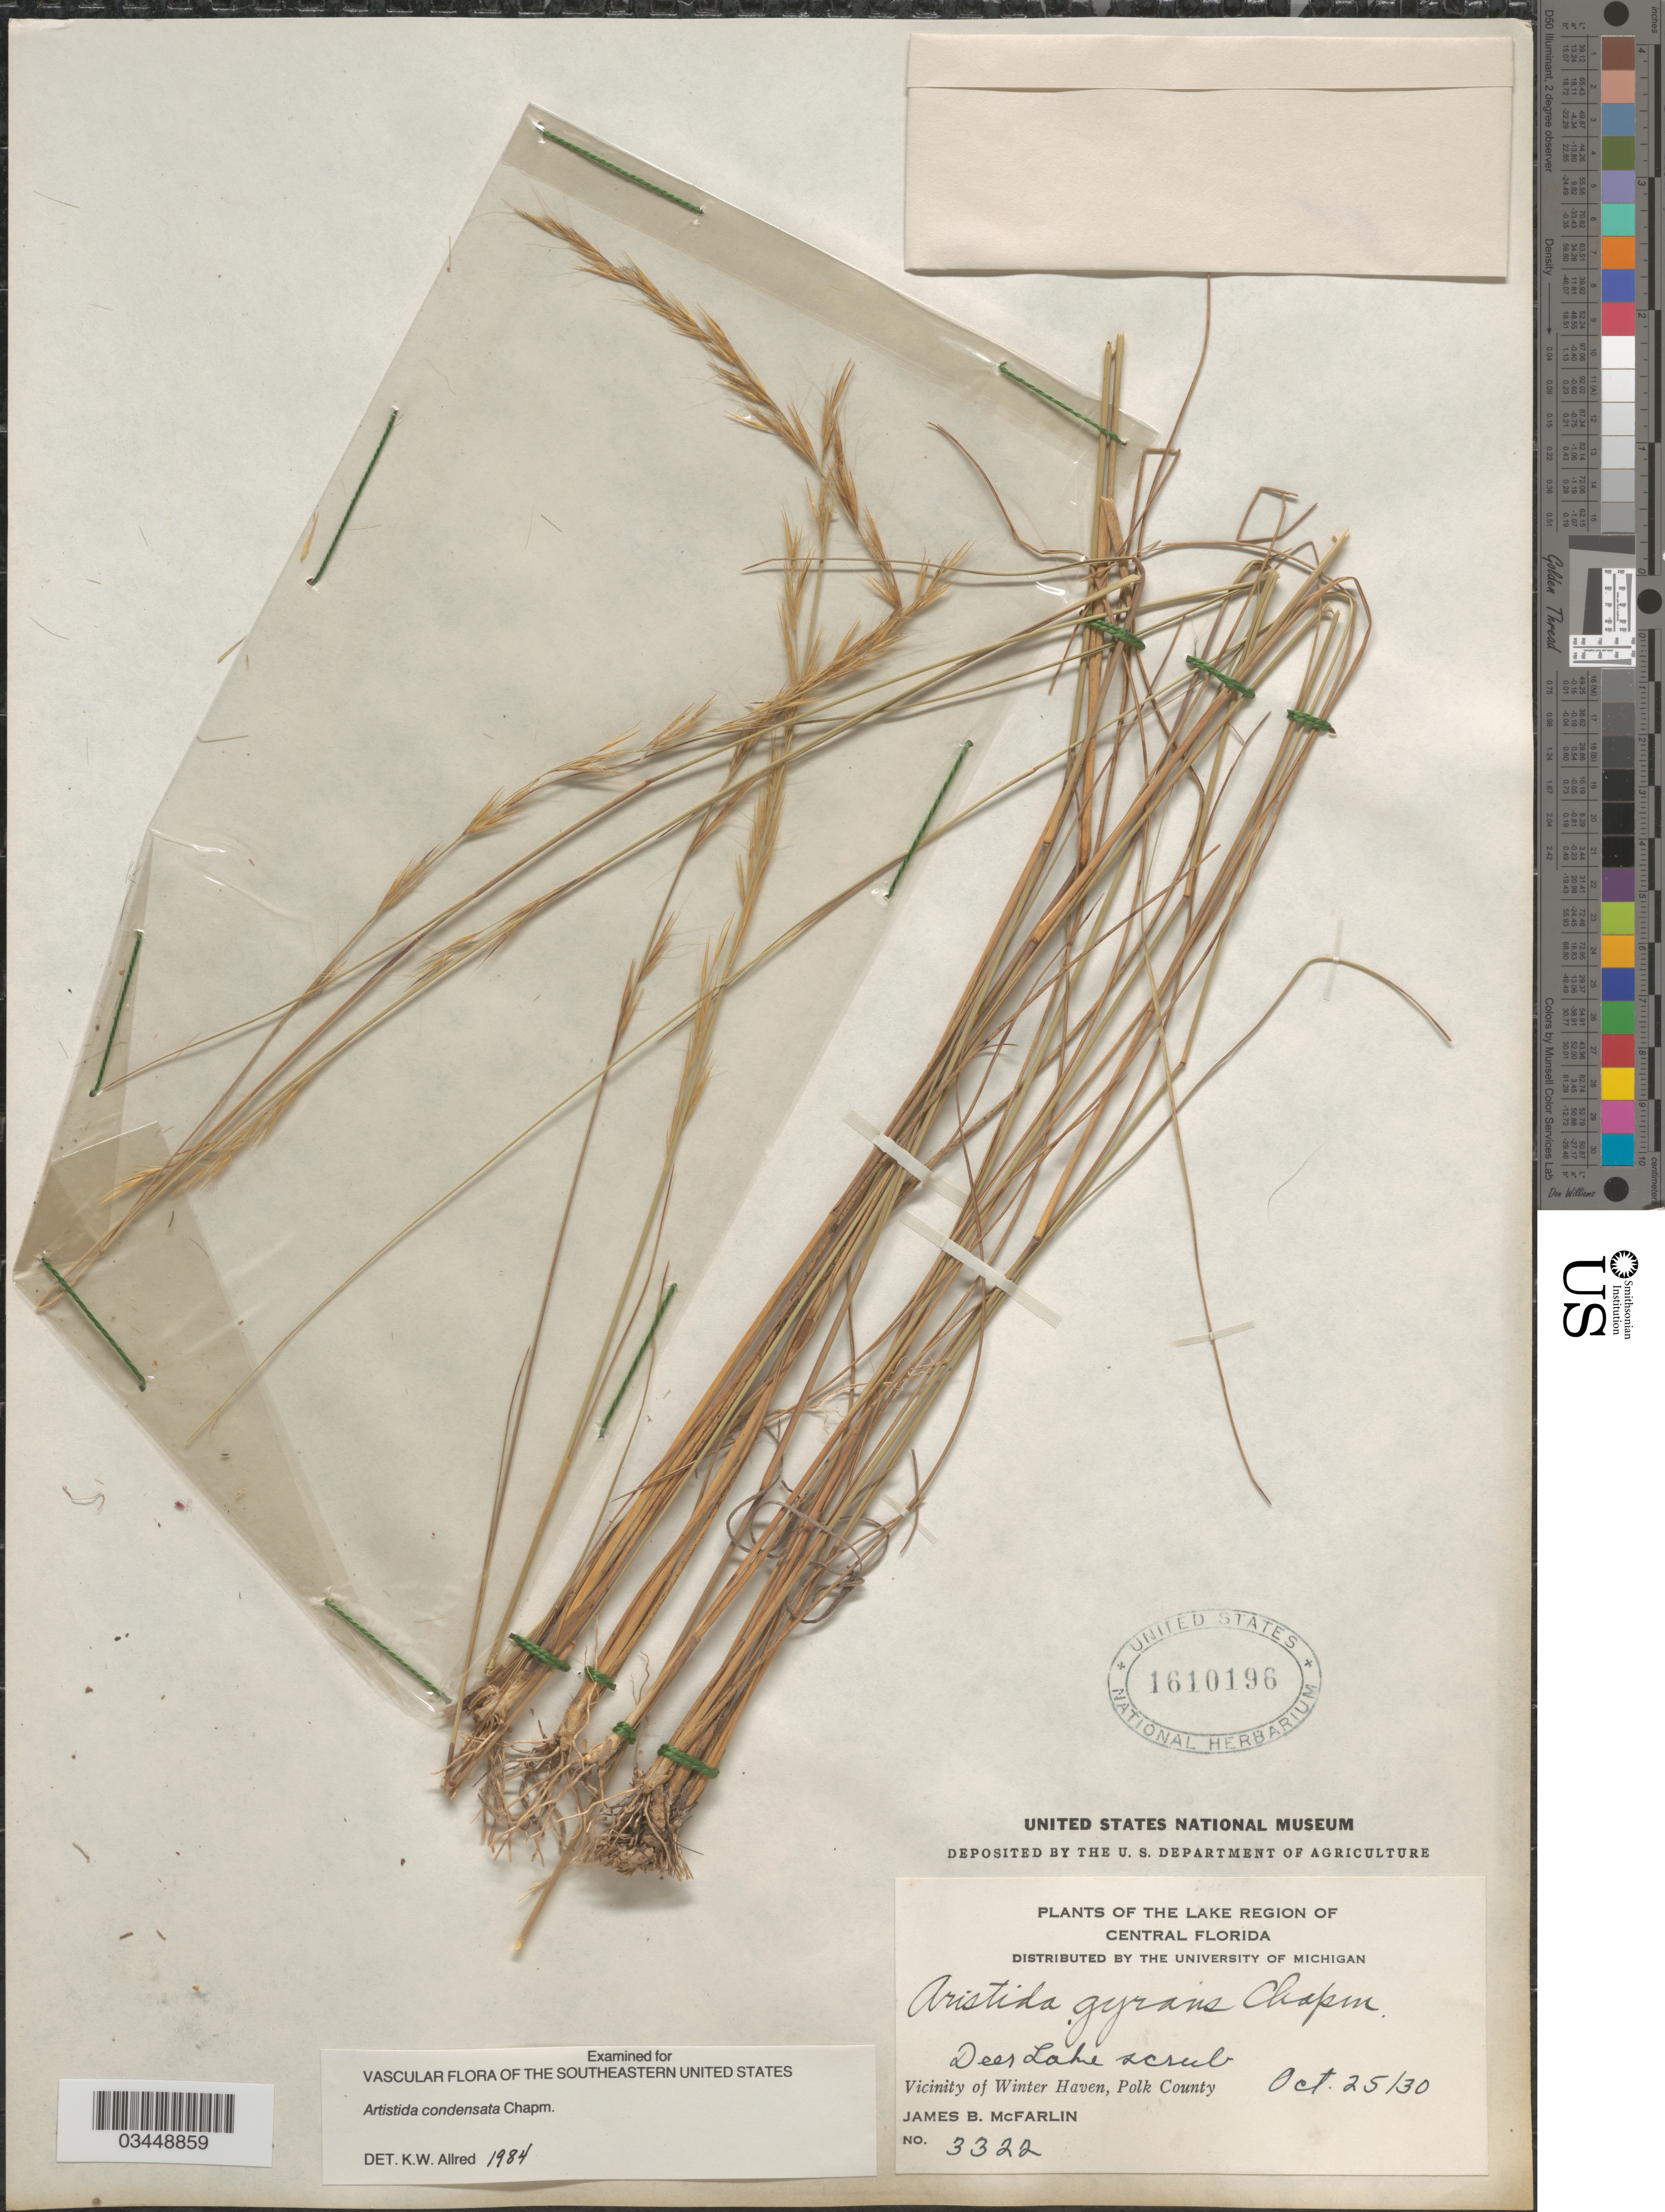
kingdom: Plantae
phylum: Tracheophyta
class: Liliopsida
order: Poales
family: Poaceae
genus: Aristida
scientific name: Aristida condensata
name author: Chapm.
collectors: J. McFarlin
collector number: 3322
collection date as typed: Transcribed d/m/y: 25/10/30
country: United States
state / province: Florida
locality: The Lake Region of Central Florida. Deer Lake scrub. Vicinity of Winter Haven, Polk County.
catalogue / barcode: US 1610196